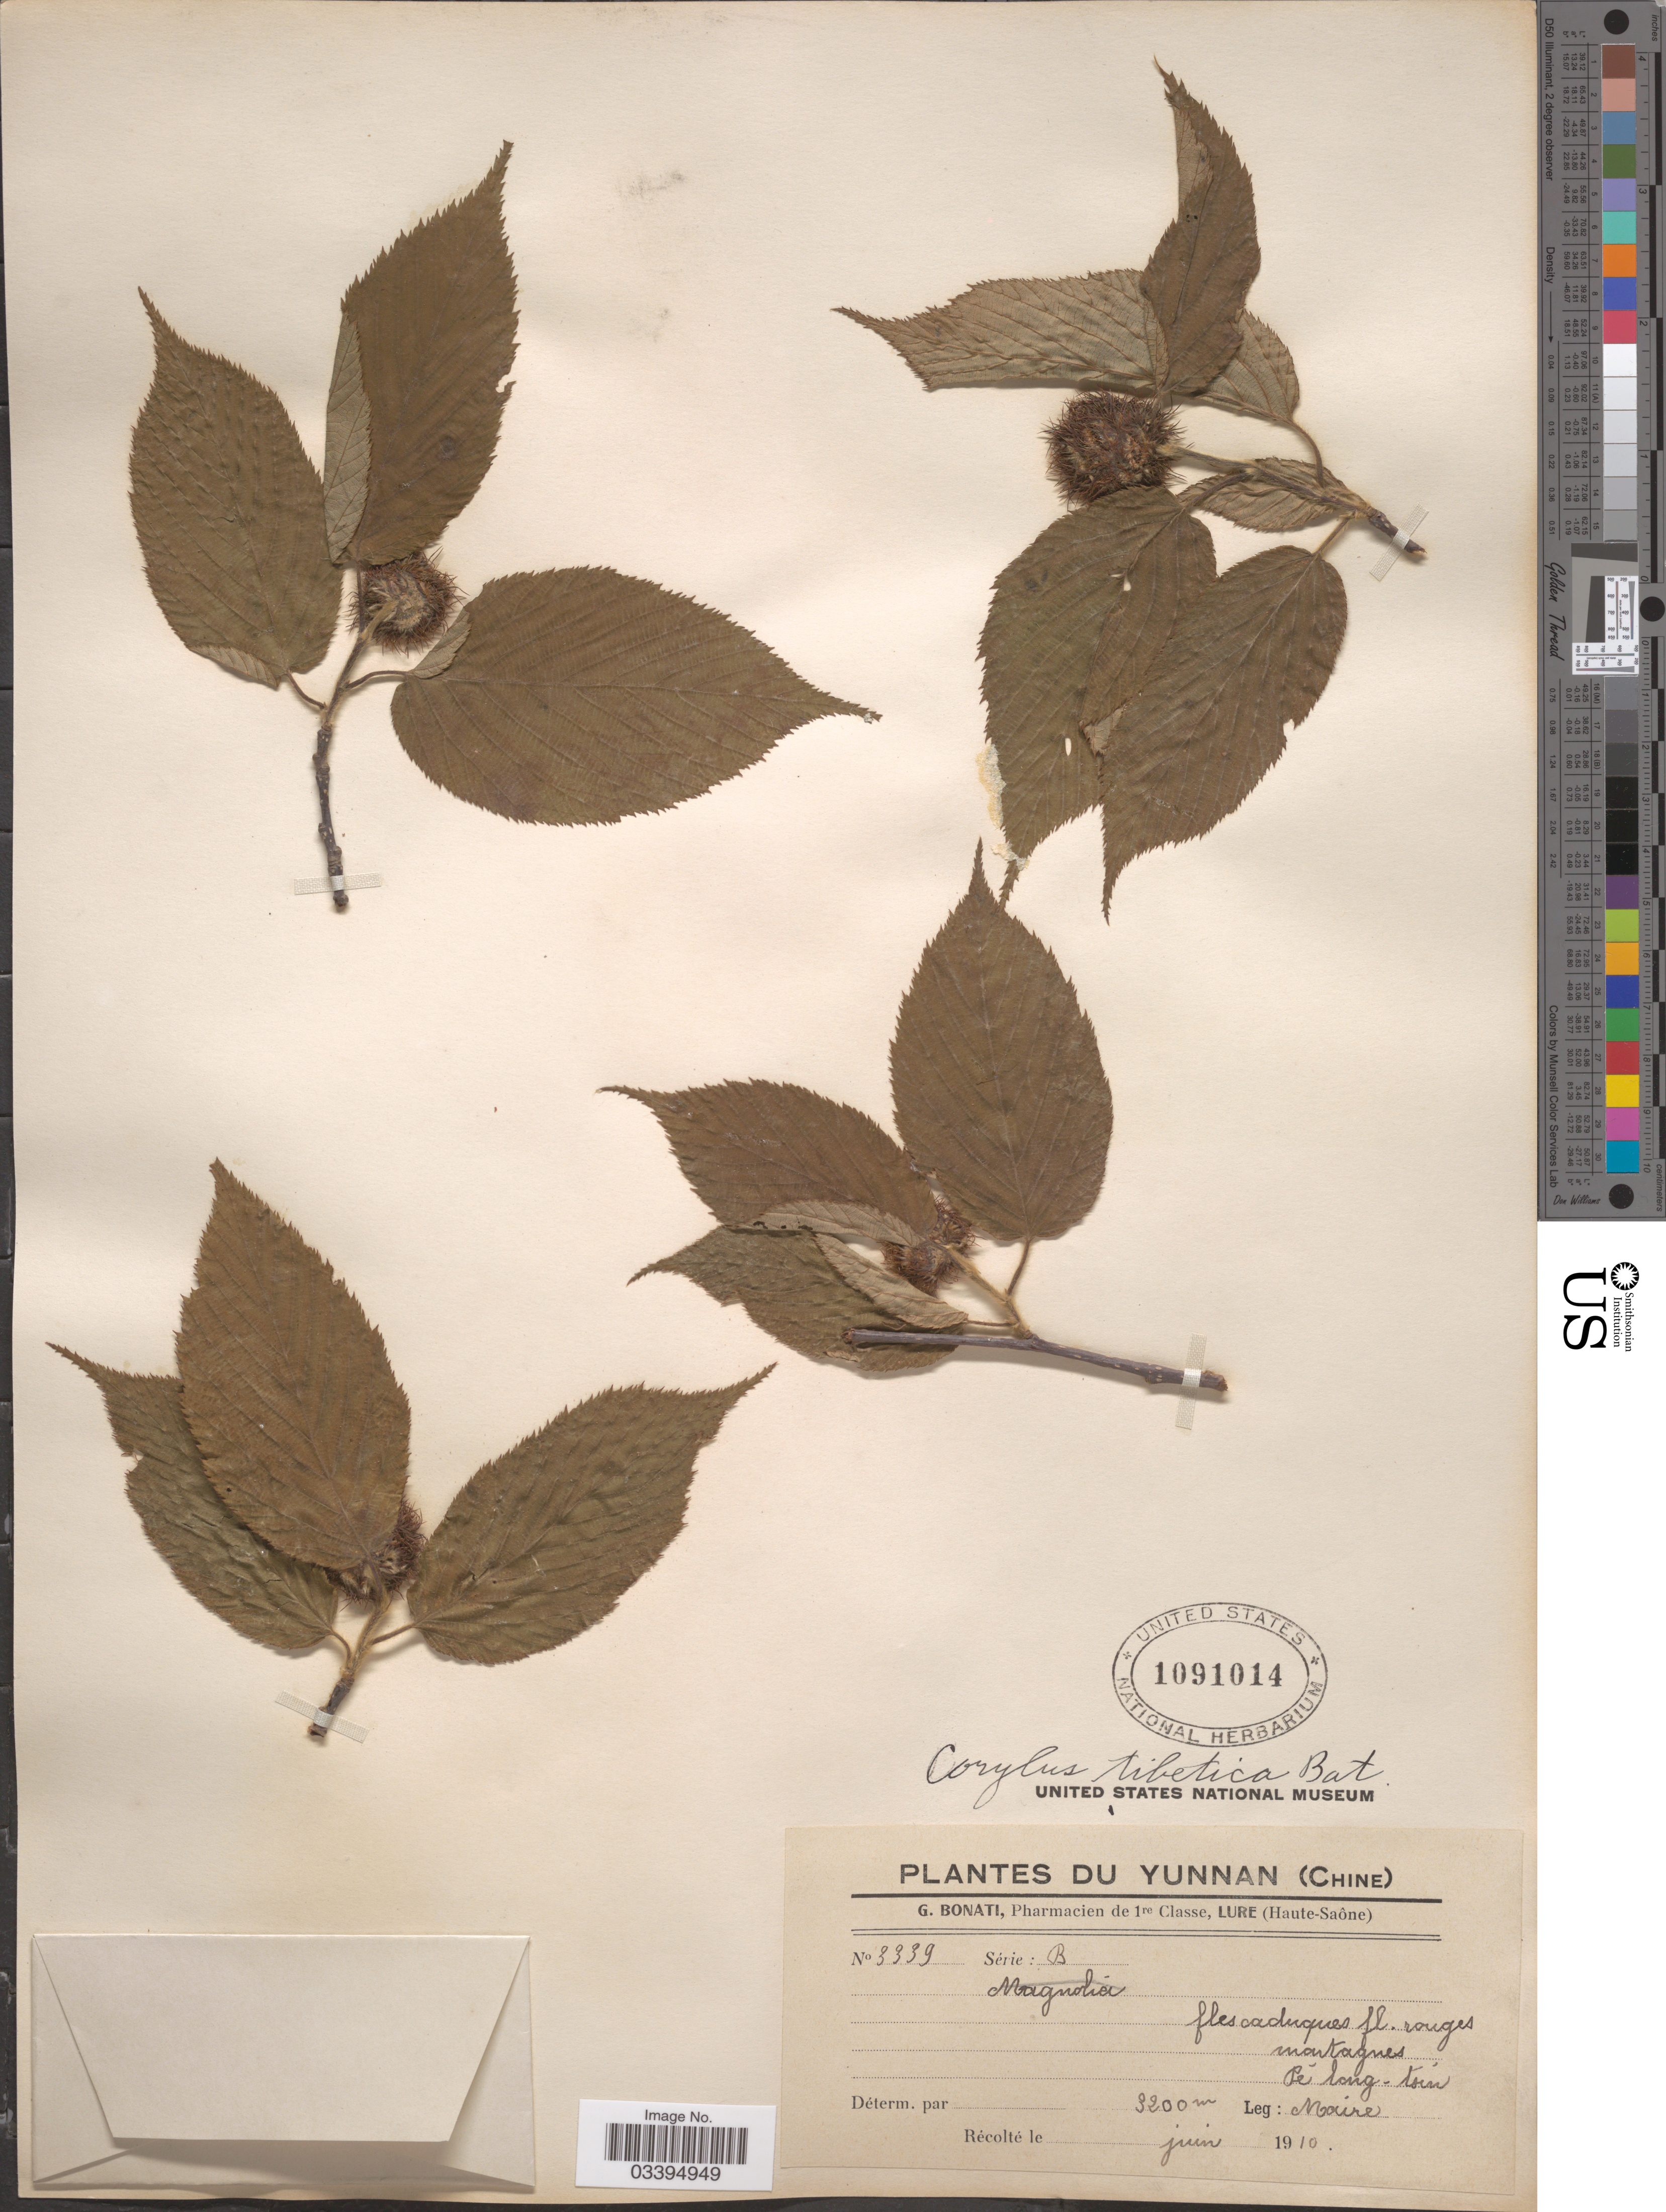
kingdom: Plantae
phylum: Tracheophyta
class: Magnoliopsida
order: Fagales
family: Betulaceae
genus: Corylus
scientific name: Corylus tibetica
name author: Batalin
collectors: Maire, --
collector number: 3339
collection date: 1910-06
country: China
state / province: Yunnan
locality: Pé long-tsin.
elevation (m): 3200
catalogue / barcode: US 1091014